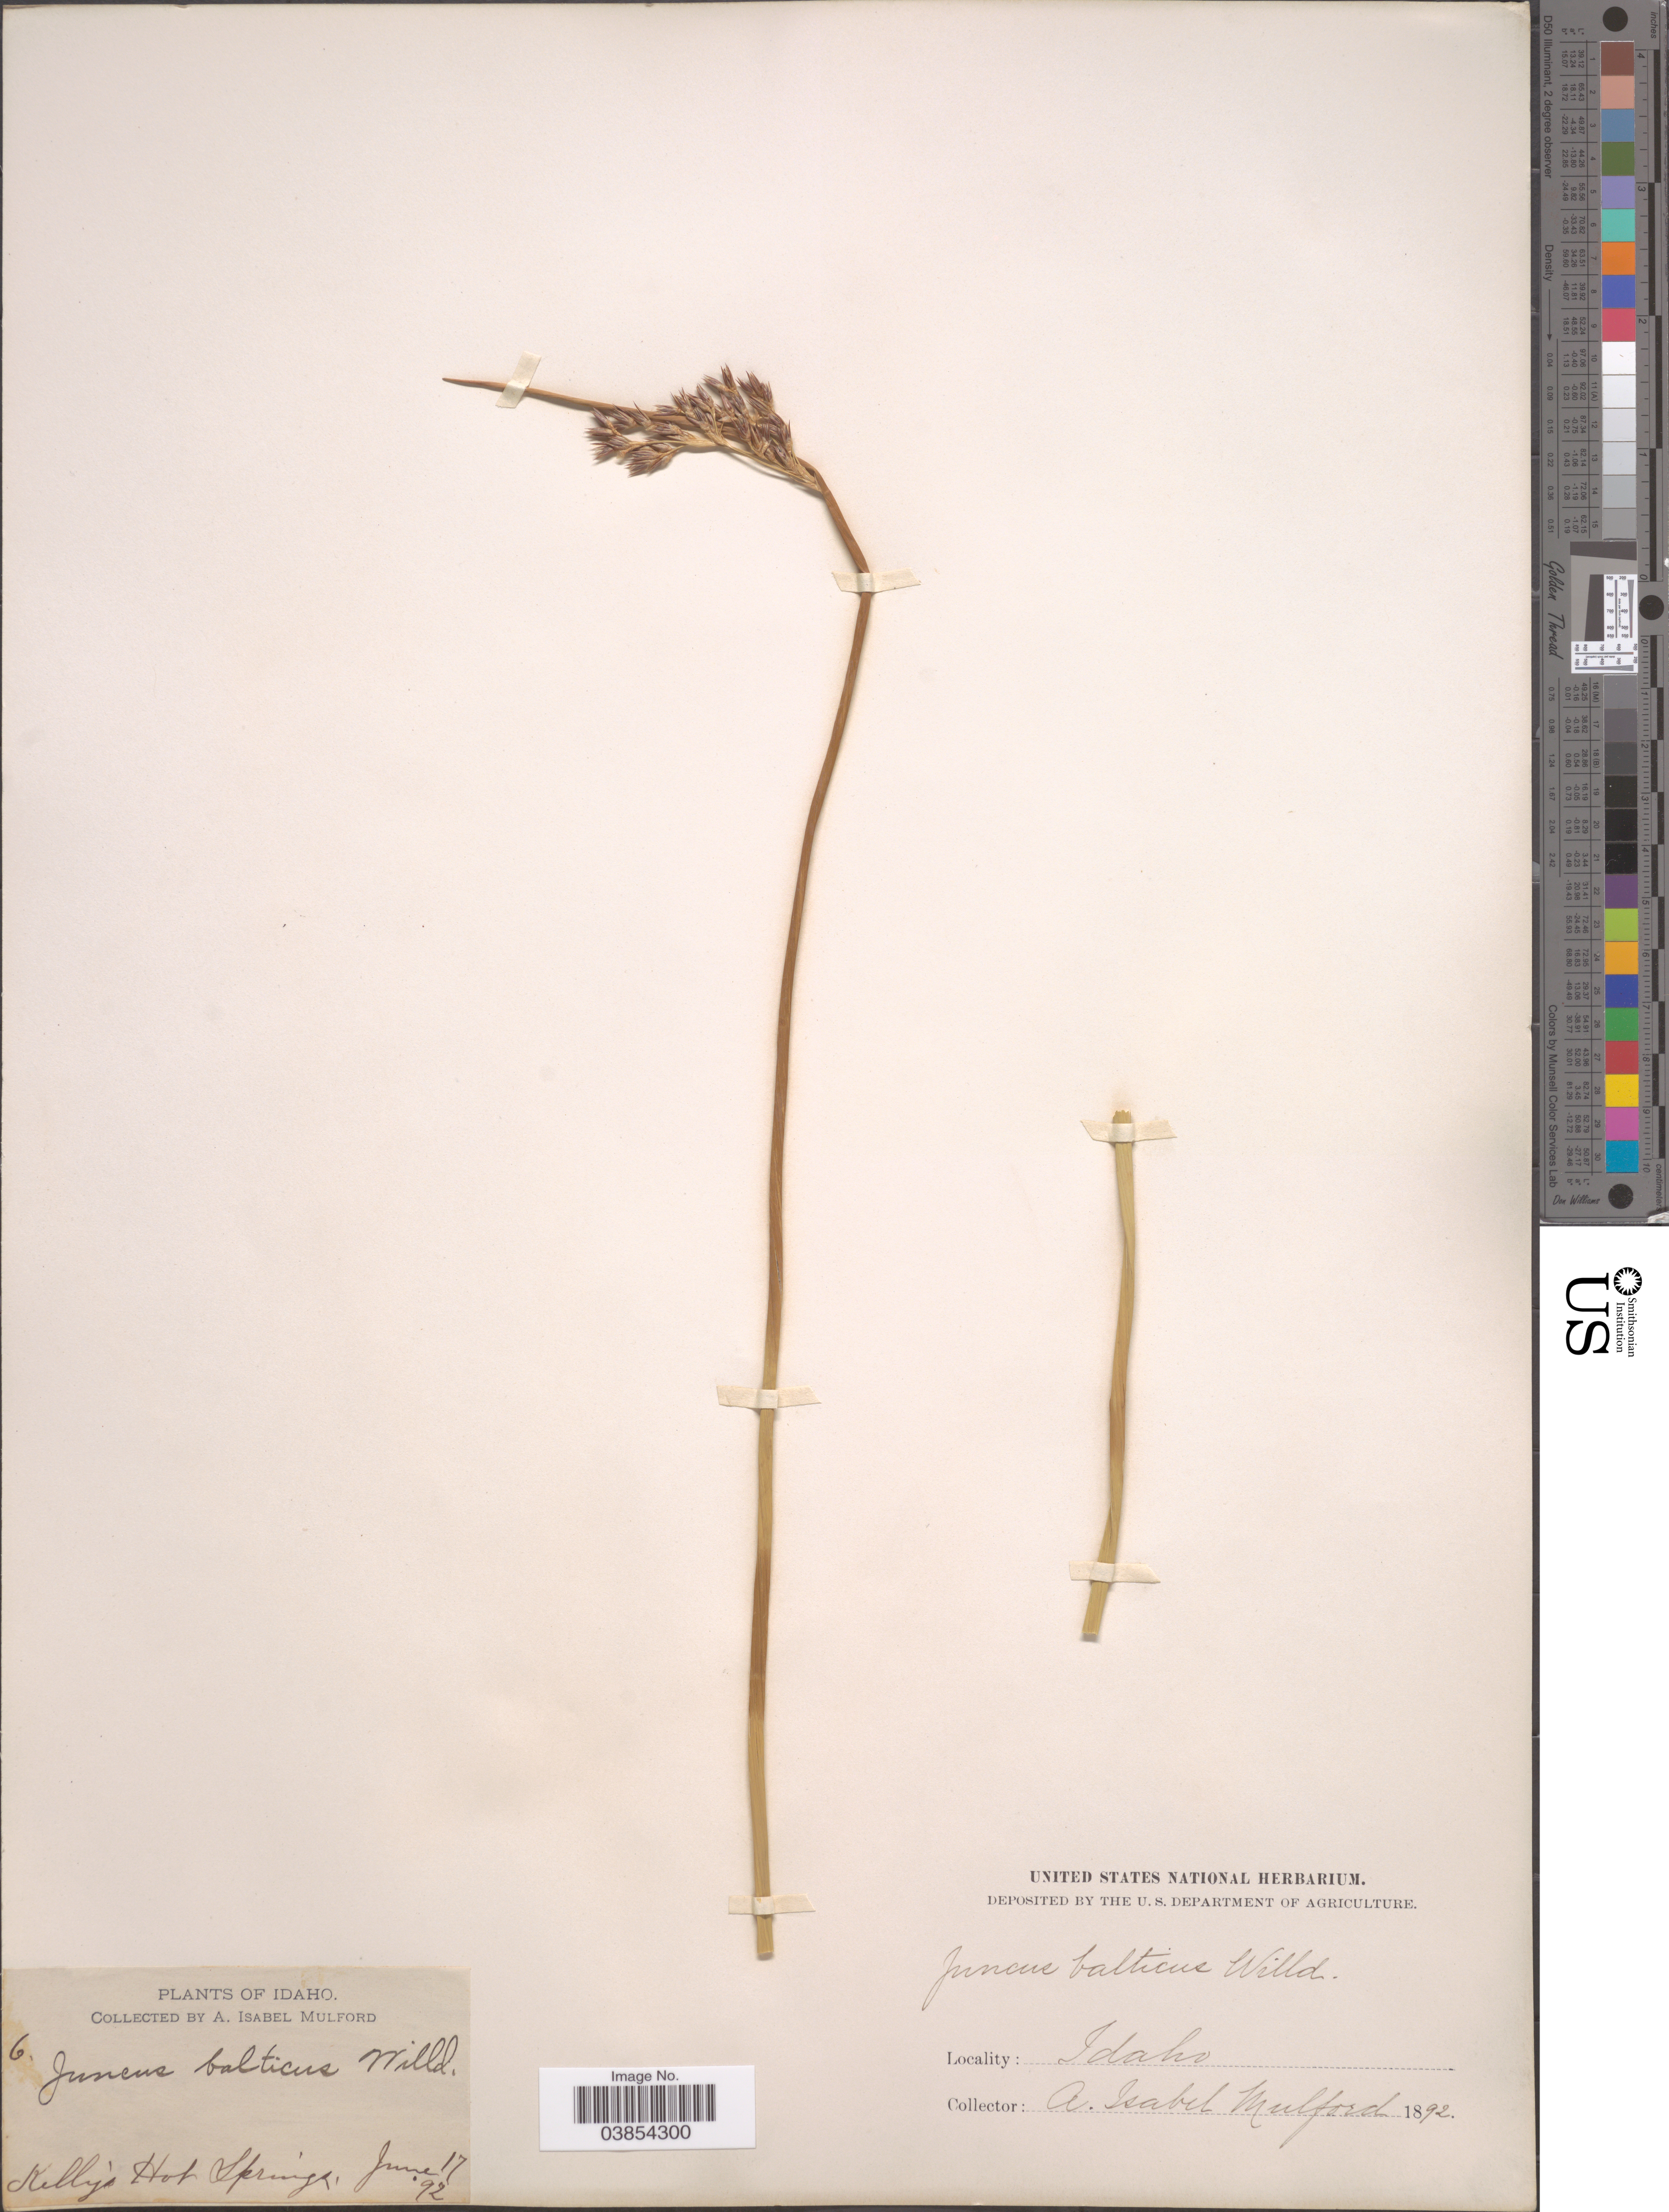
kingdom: Plantae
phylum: Tracheophyta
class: Liliopsida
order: Poales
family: Juncaceae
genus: Juncus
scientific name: Juncus lesueurii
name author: Bol.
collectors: A. Mulford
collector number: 6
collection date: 1892-06-17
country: United States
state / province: Idaho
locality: Kelly's Hot Springs.